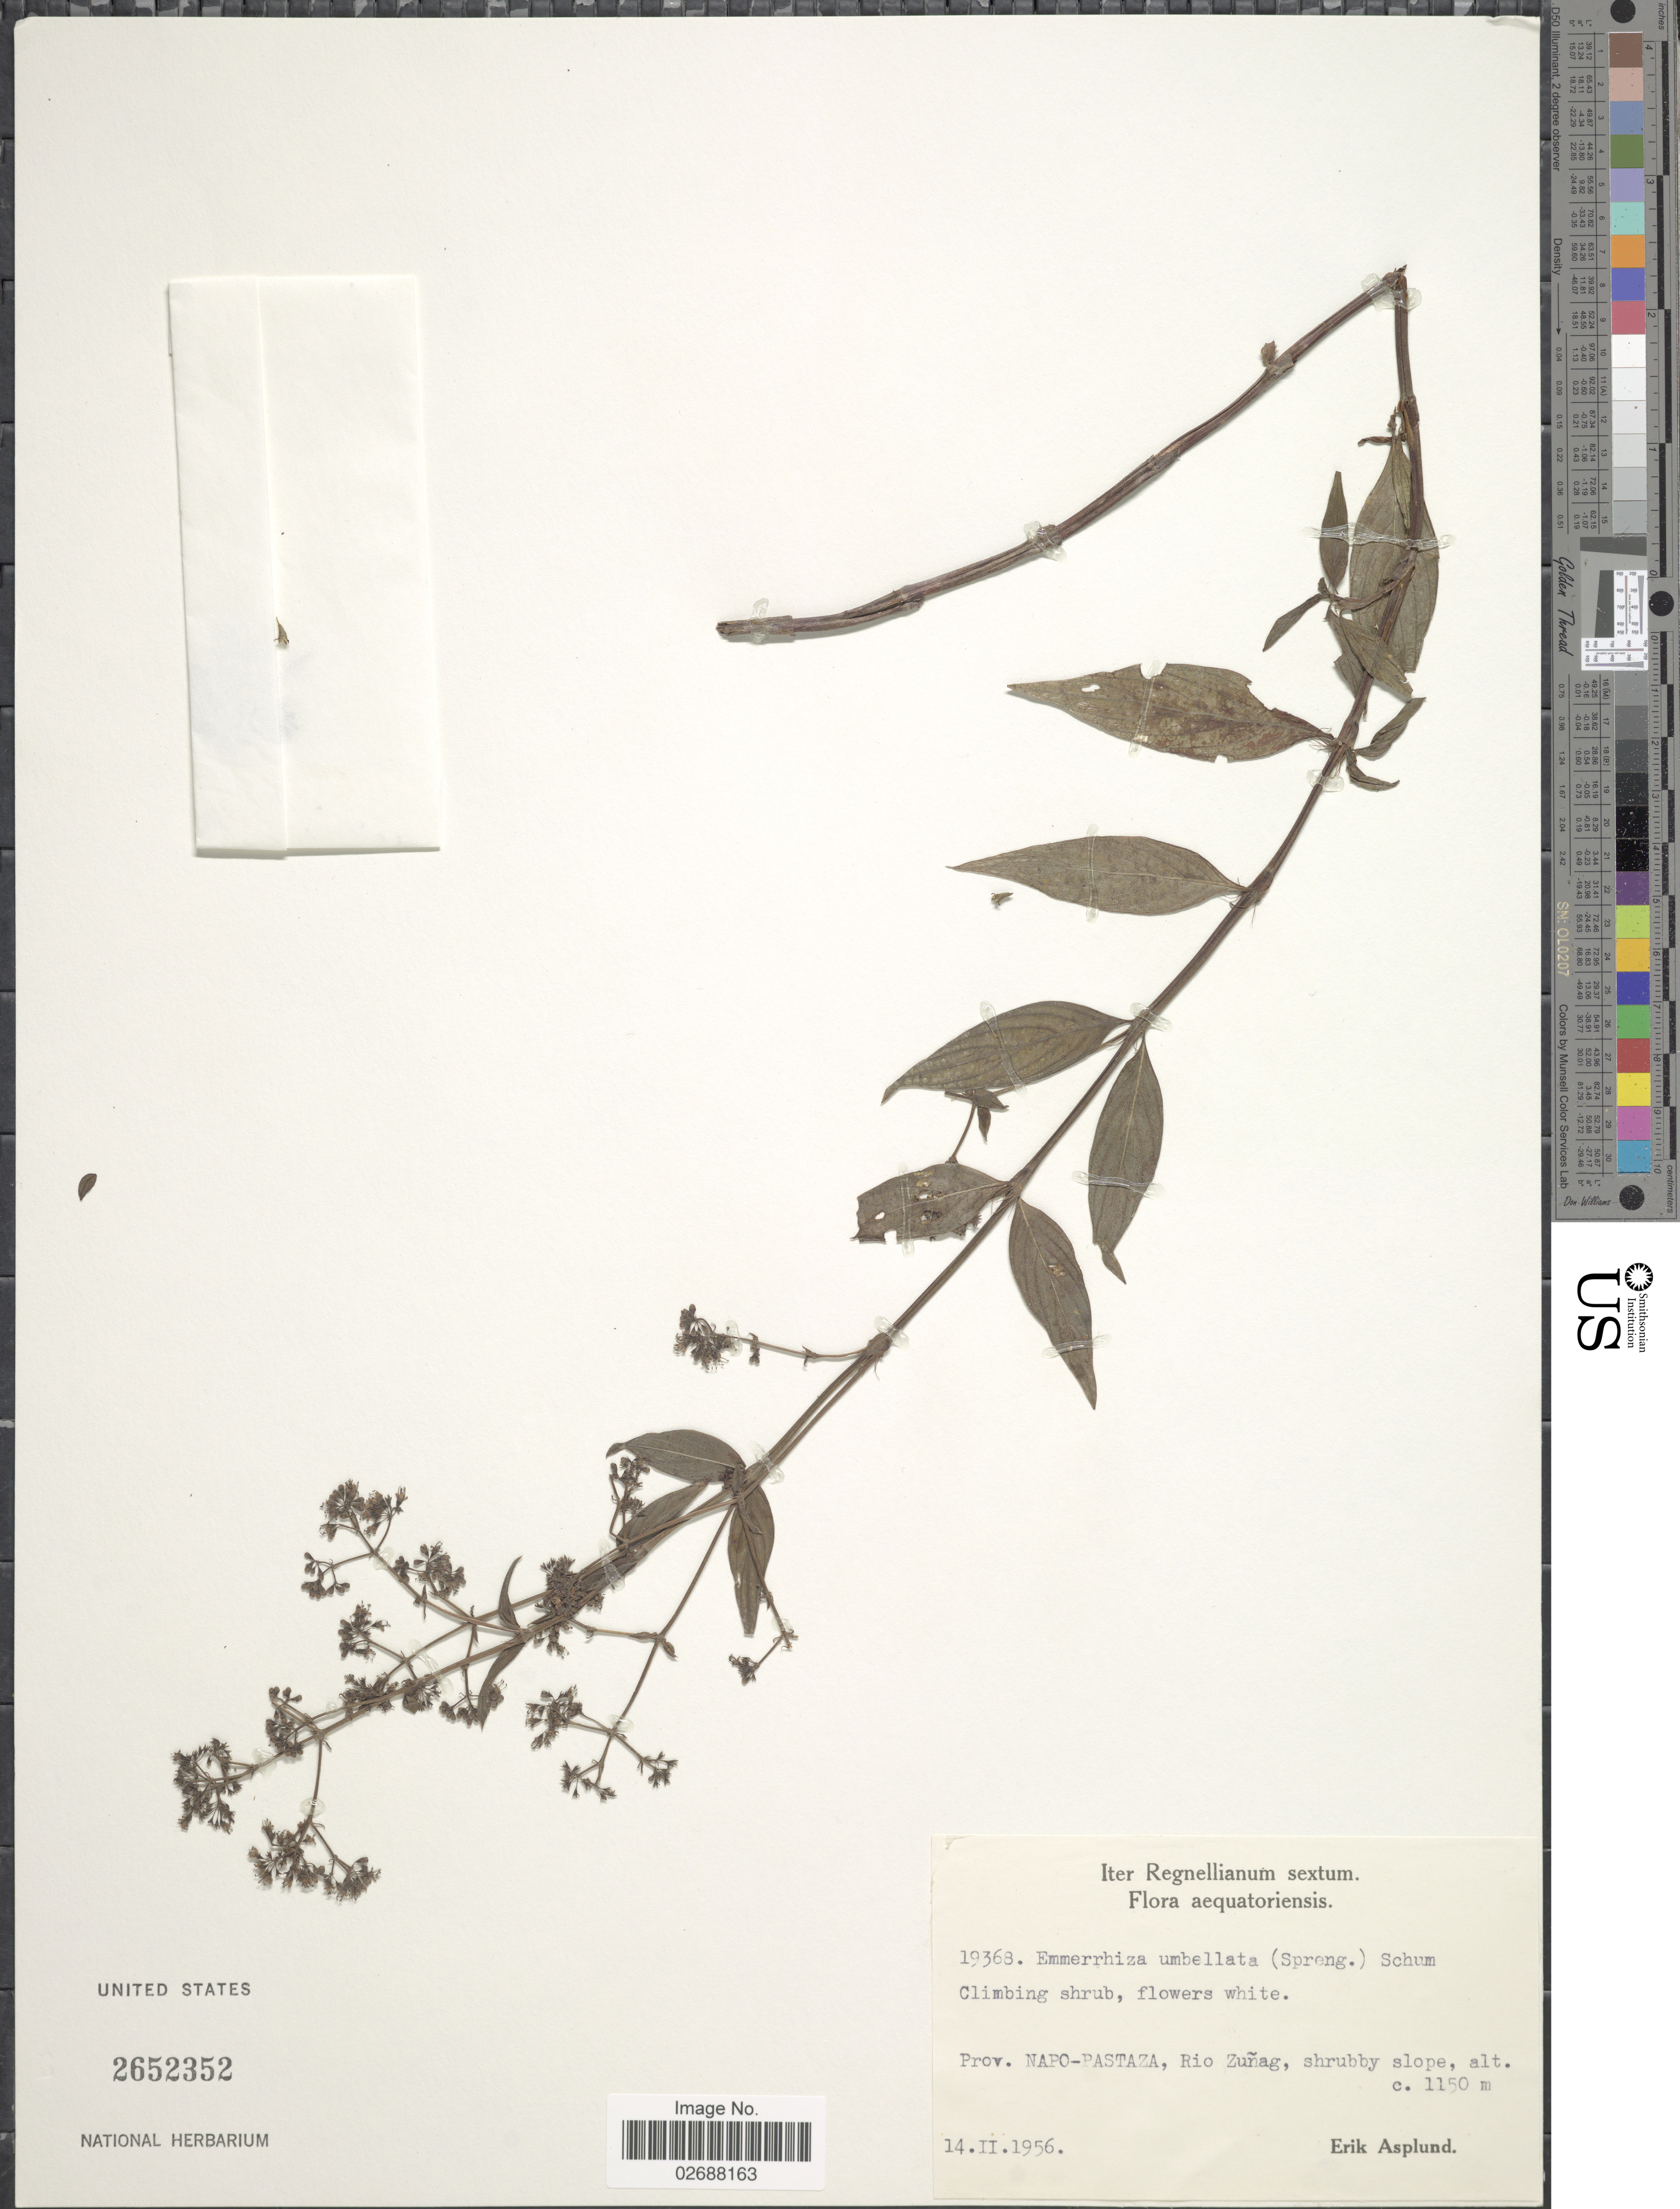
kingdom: Plantae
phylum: Tracheophyta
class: Magnoliopsida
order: Gentianales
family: Rubiaceae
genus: Emmeorhiza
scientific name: Emmeorhiza umbellata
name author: (Spreng.) K. Schum.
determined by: Kirkbride, J. H.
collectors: E. Asplund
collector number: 19368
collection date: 1956-02-14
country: Ecuador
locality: Prov. Napo-Pastaza, Rio Zunag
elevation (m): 1150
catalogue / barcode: US 2652352